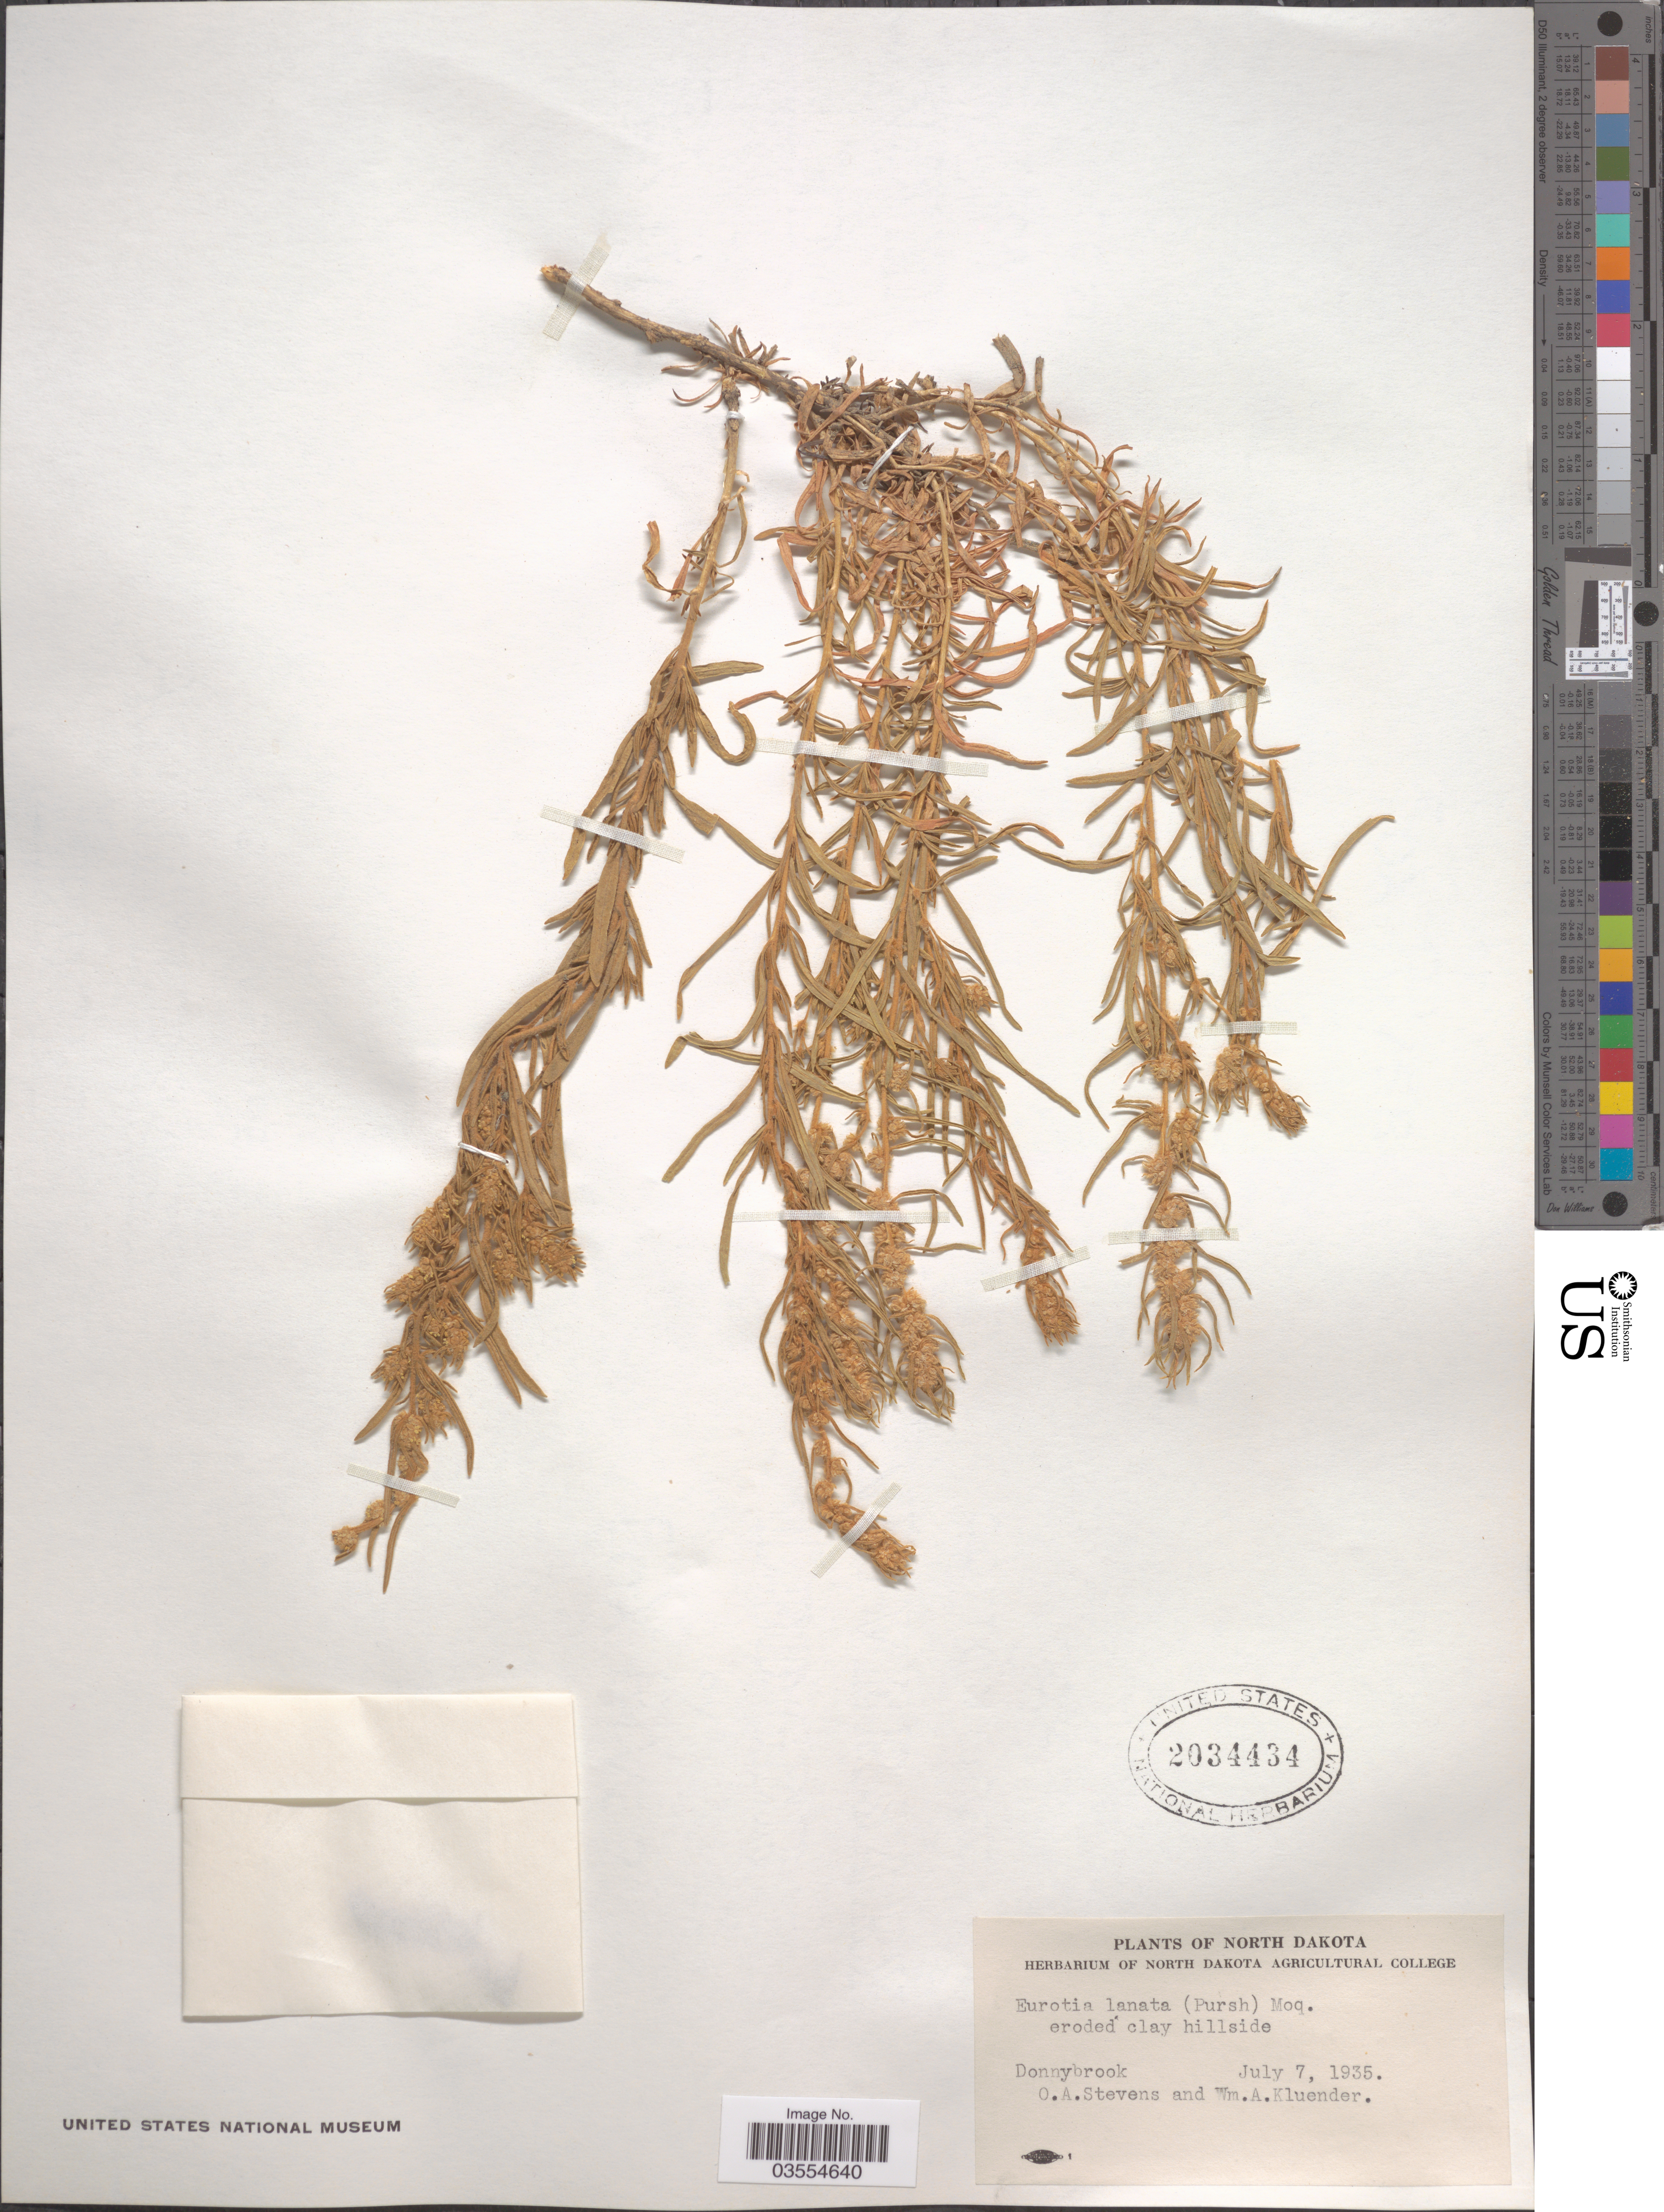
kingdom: Plantae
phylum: Tracheophyta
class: Magnoliopsida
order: Caryophyllales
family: Amaranthaceae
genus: Krascheninnikovia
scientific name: Krascheninnikovia lanata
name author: (Pursh) A. Meeuse & A.Smit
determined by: U.S. National Herbarium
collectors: O. A. Stevens & W. Kluender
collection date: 1935-07-07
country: United States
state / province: North Dakota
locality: Donnybrook.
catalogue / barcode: US 2034434